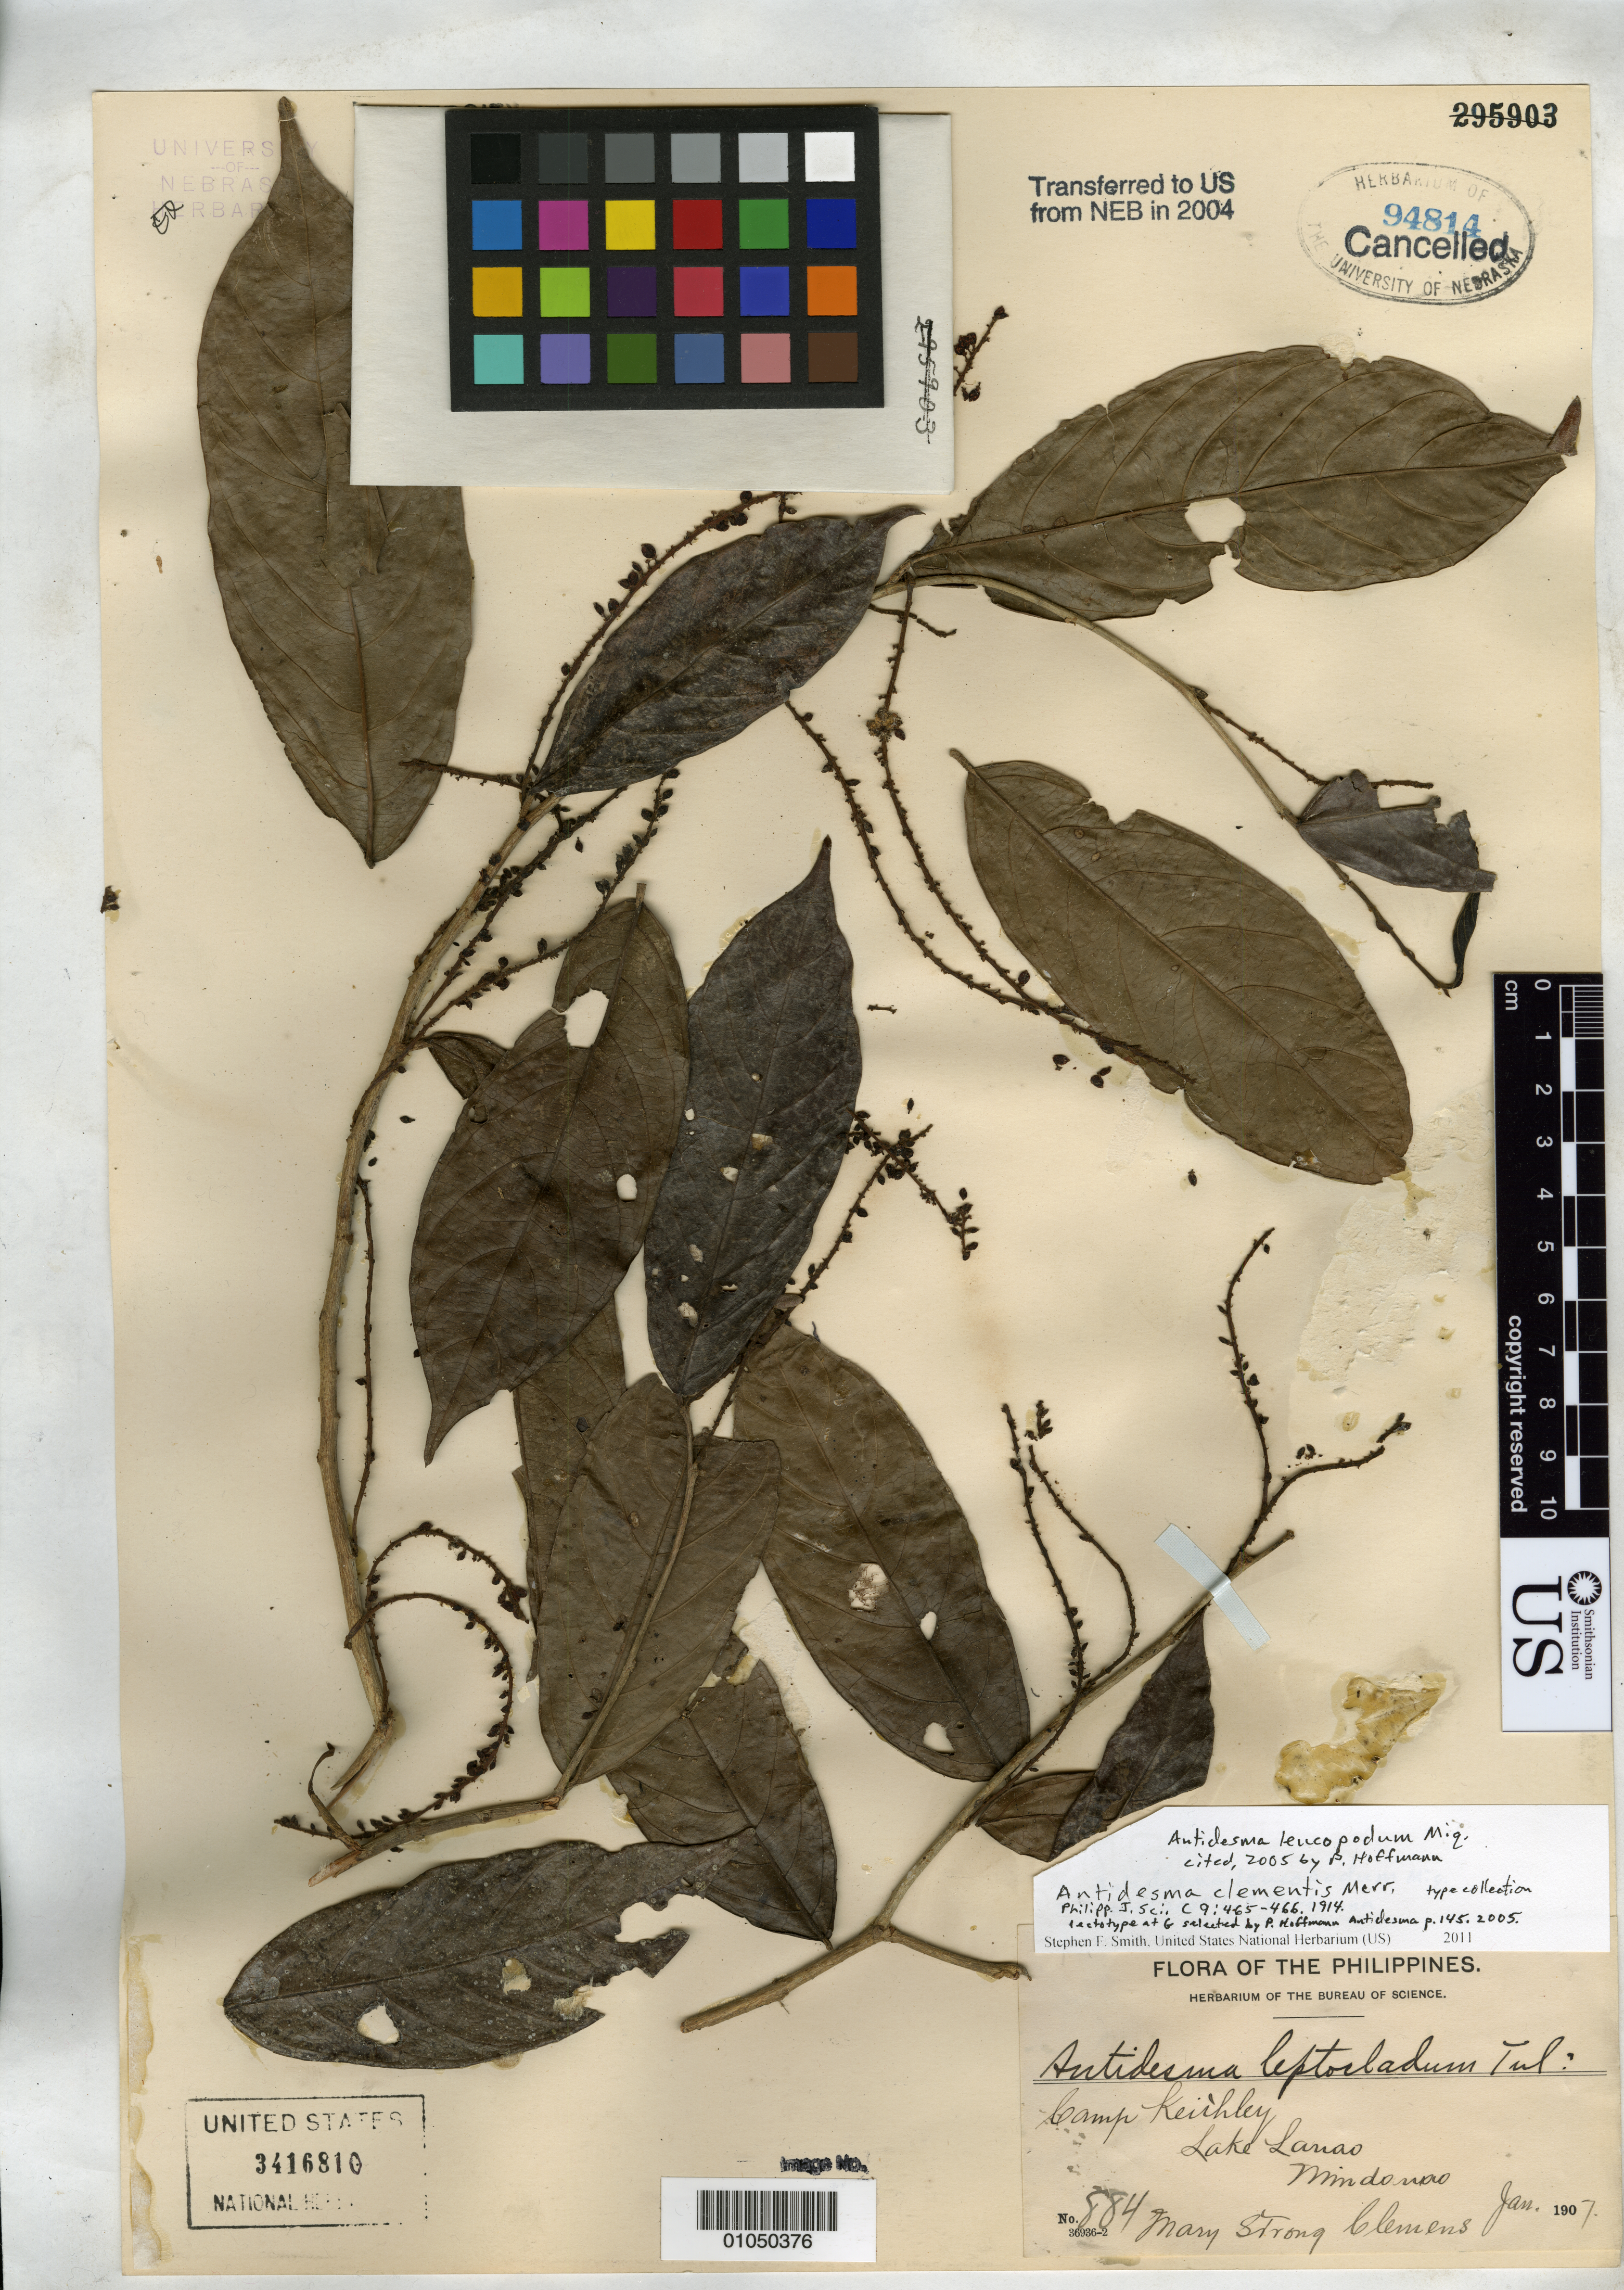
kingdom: Plantae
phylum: Tracheophyta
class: Magnoliopsida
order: Malpighiales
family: Phyllanthaceae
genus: Antidesma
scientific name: Antidesma clementis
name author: Merr.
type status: Isotype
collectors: M. S. Clemens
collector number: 884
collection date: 1907-01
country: Philippines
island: Mindanao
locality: Camp Keithley, Lake Lanao, Mindanao.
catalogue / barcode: US 3416810